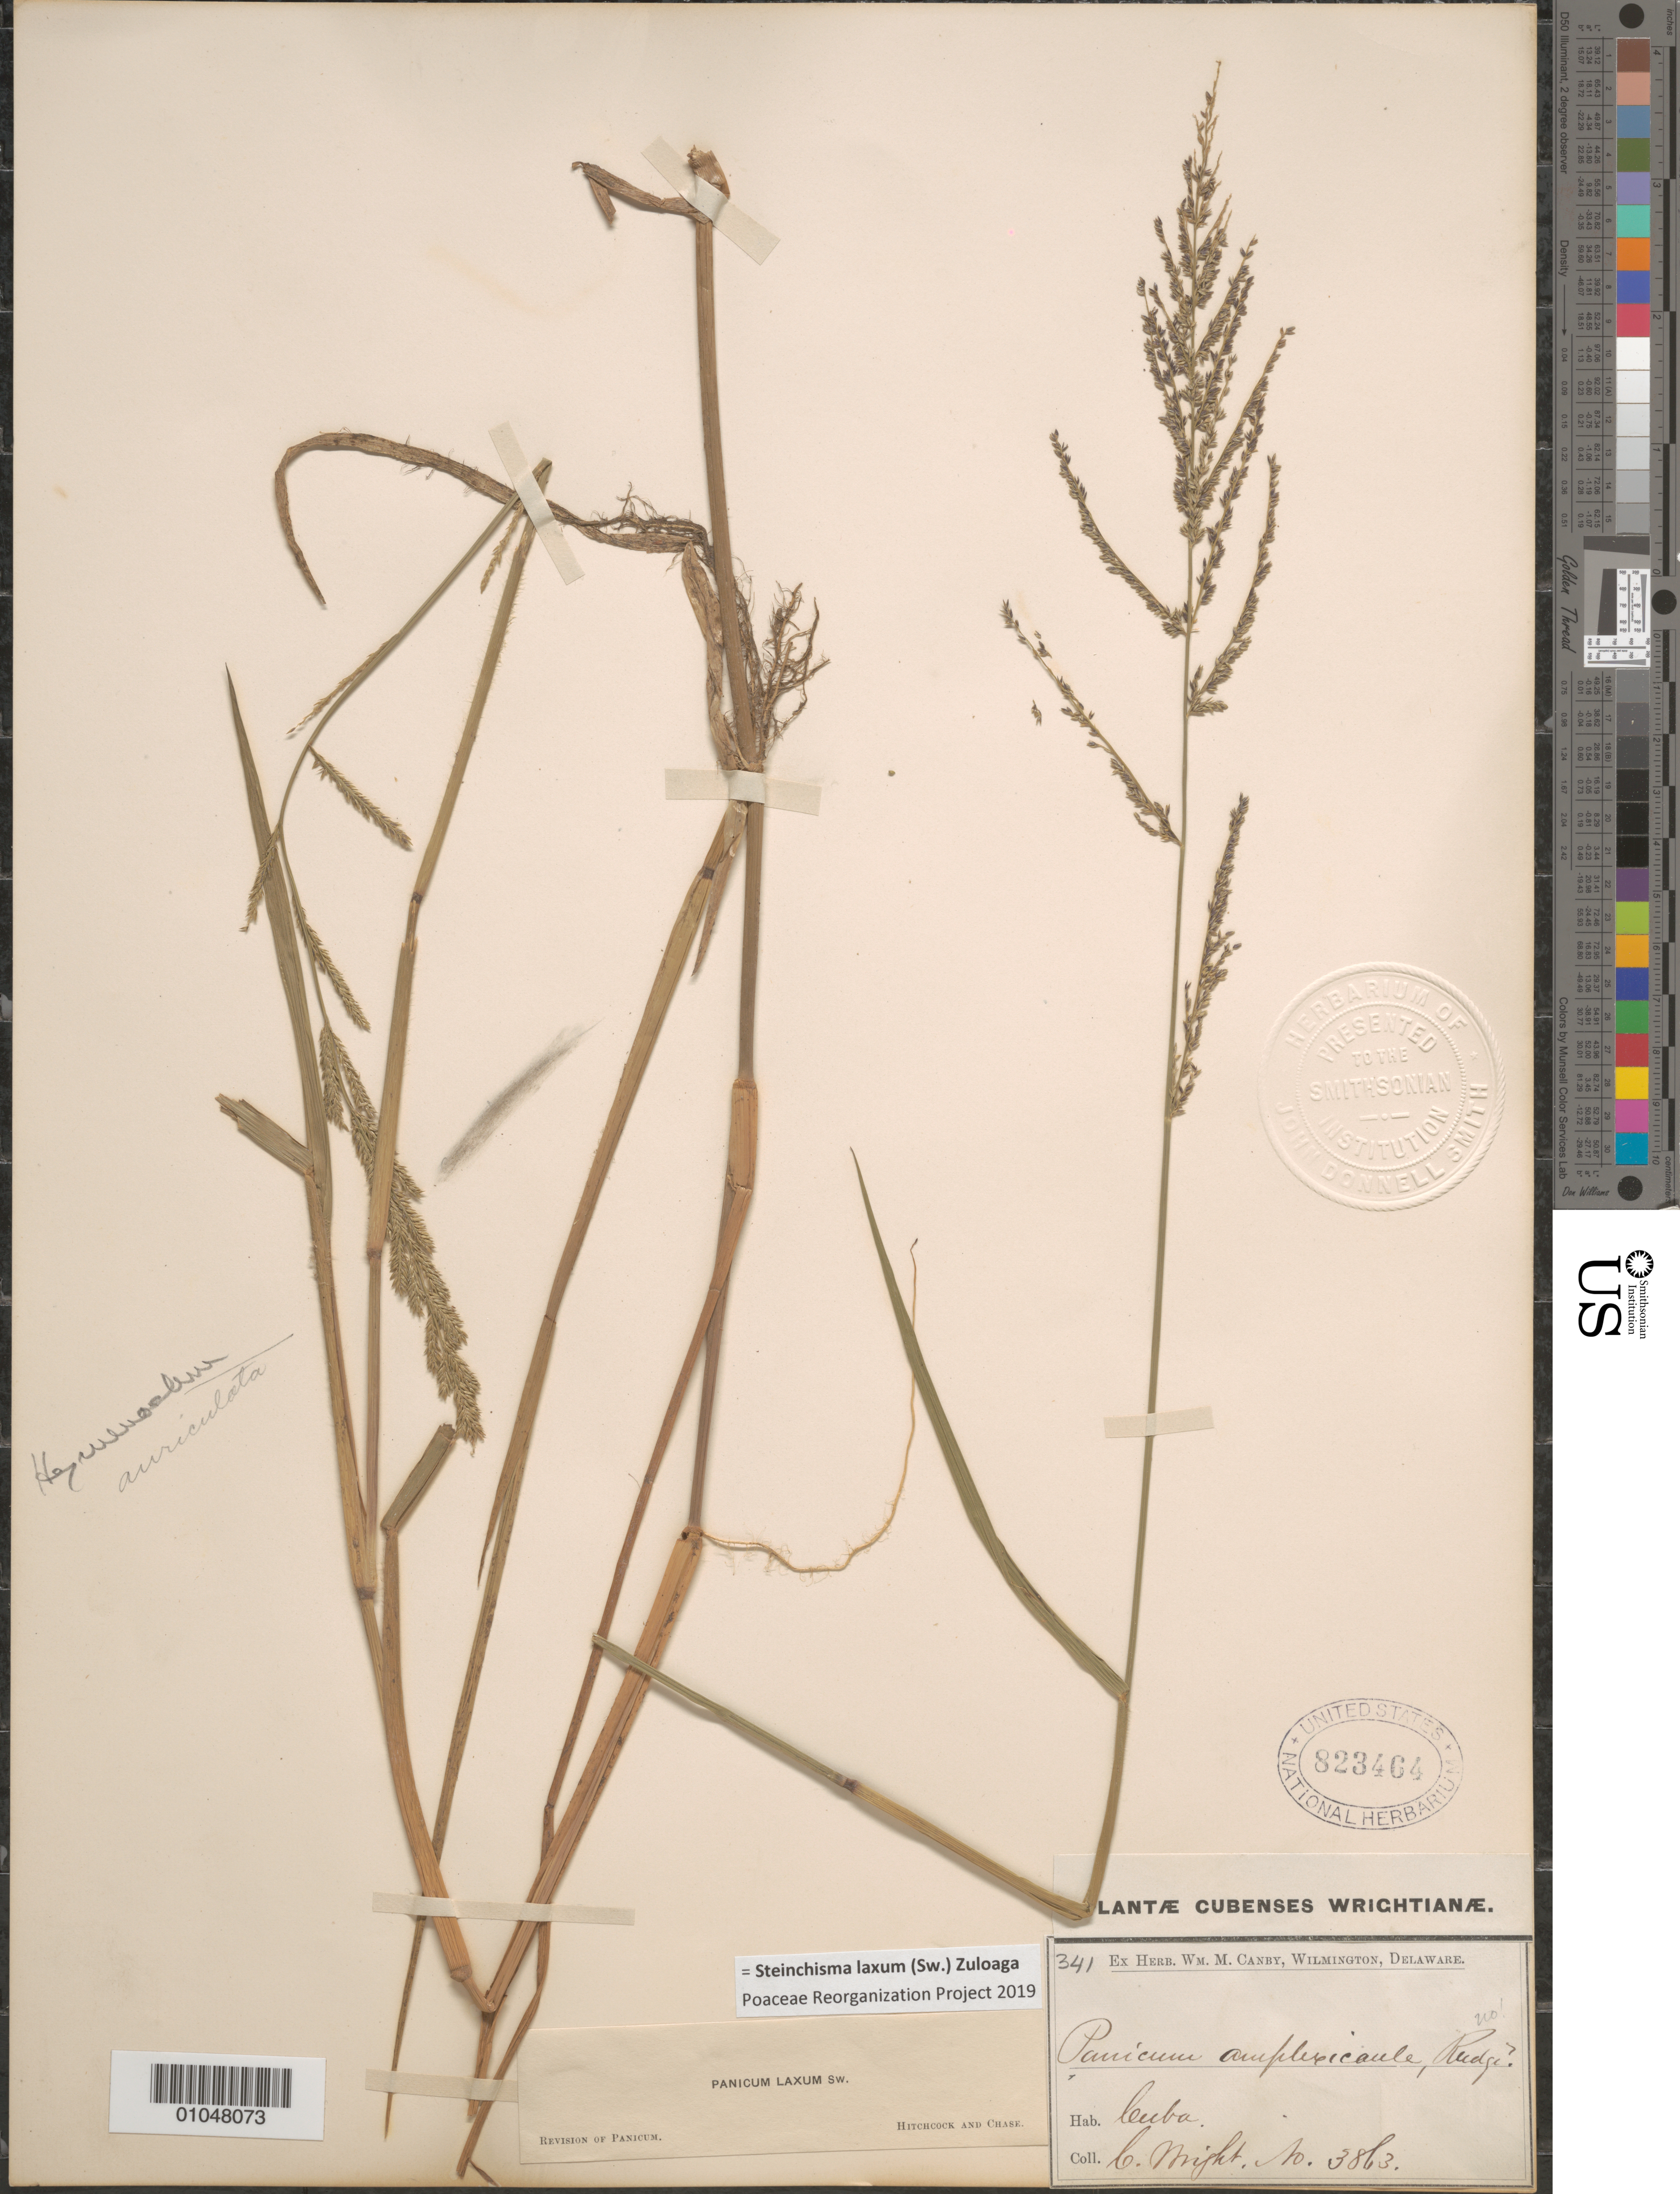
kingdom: Plantae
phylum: Tracheophyta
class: Liliopsida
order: Poales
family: Poaceae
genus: Panicum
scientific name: Panicum laxum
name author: Sw.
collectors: C. Wright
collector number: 3863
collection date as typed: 1800 to 1899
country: Cuba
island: Cuba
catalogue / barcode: US 823464